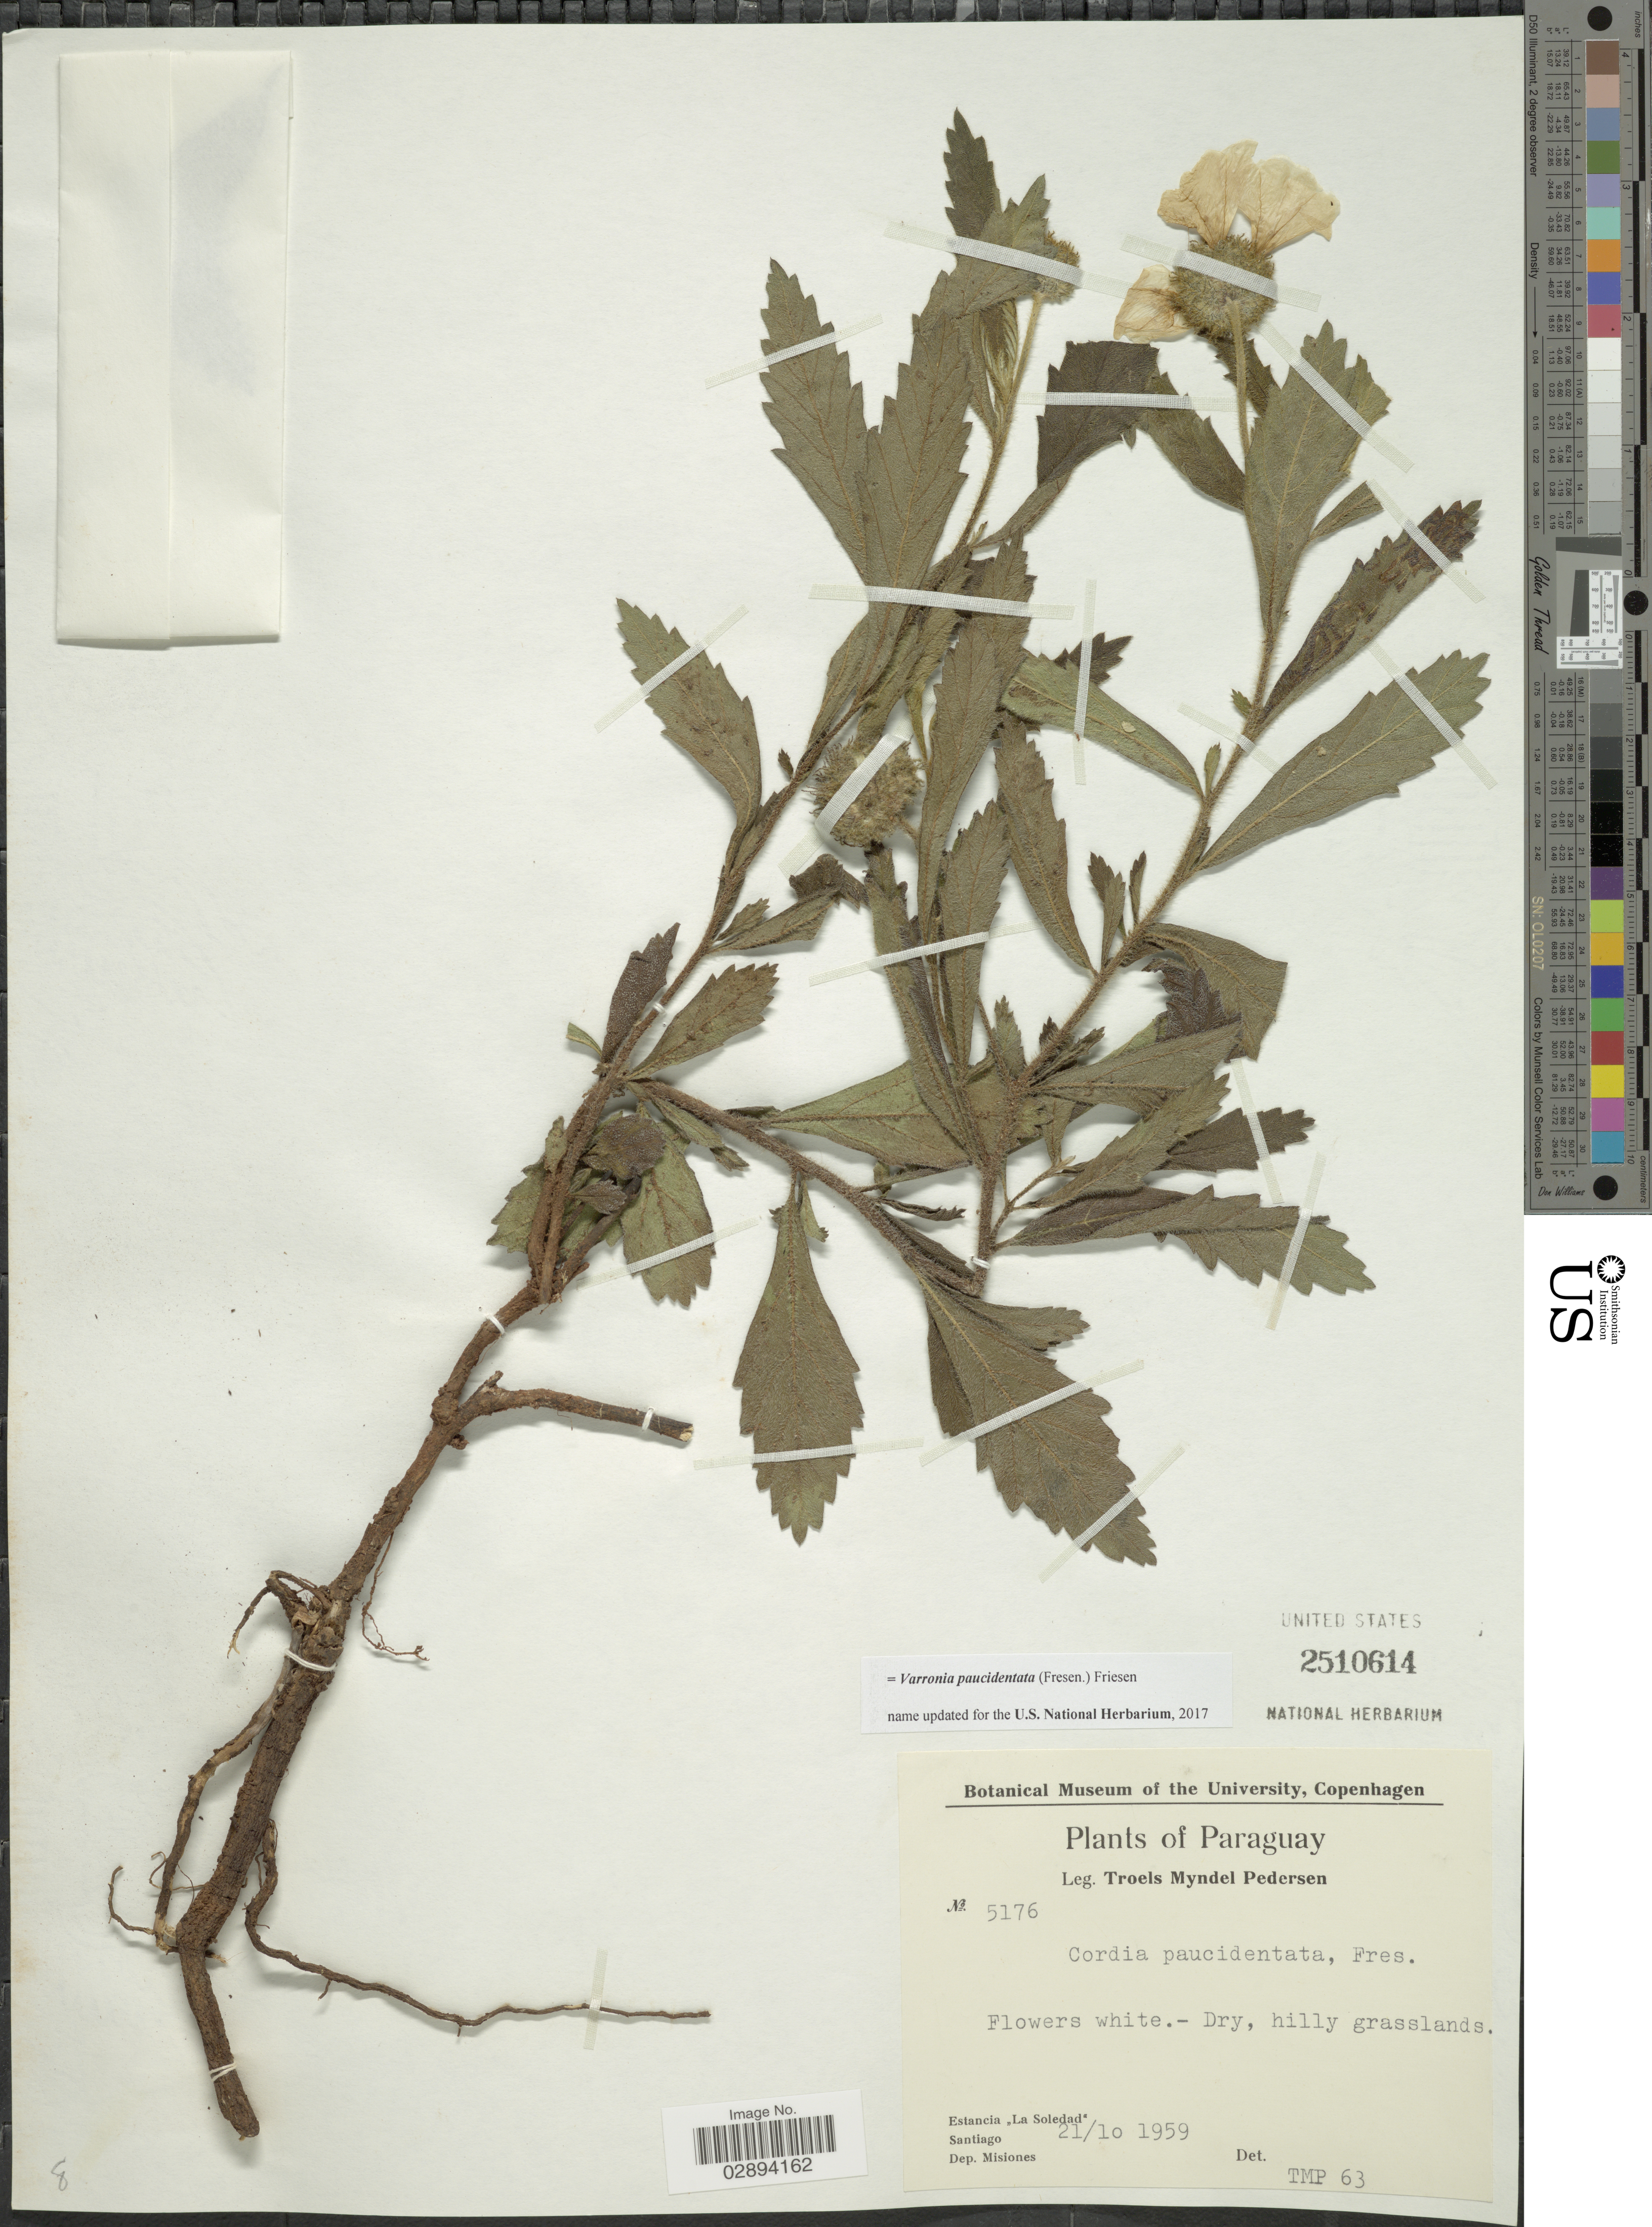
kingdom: Plantae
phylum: Tracheophyta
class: Magnoliopsida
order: Boraginales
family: Cordiaceae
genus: Varronia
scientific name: Varronia paucidentata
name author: (Fresen.) Friesen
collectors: T. Pederson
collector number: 5176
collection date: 1959-10-21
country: Paraguay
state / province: Misiones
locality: Estancia "La Soledad", Santiago, Dep. Misiones.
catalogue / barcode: US 2510614